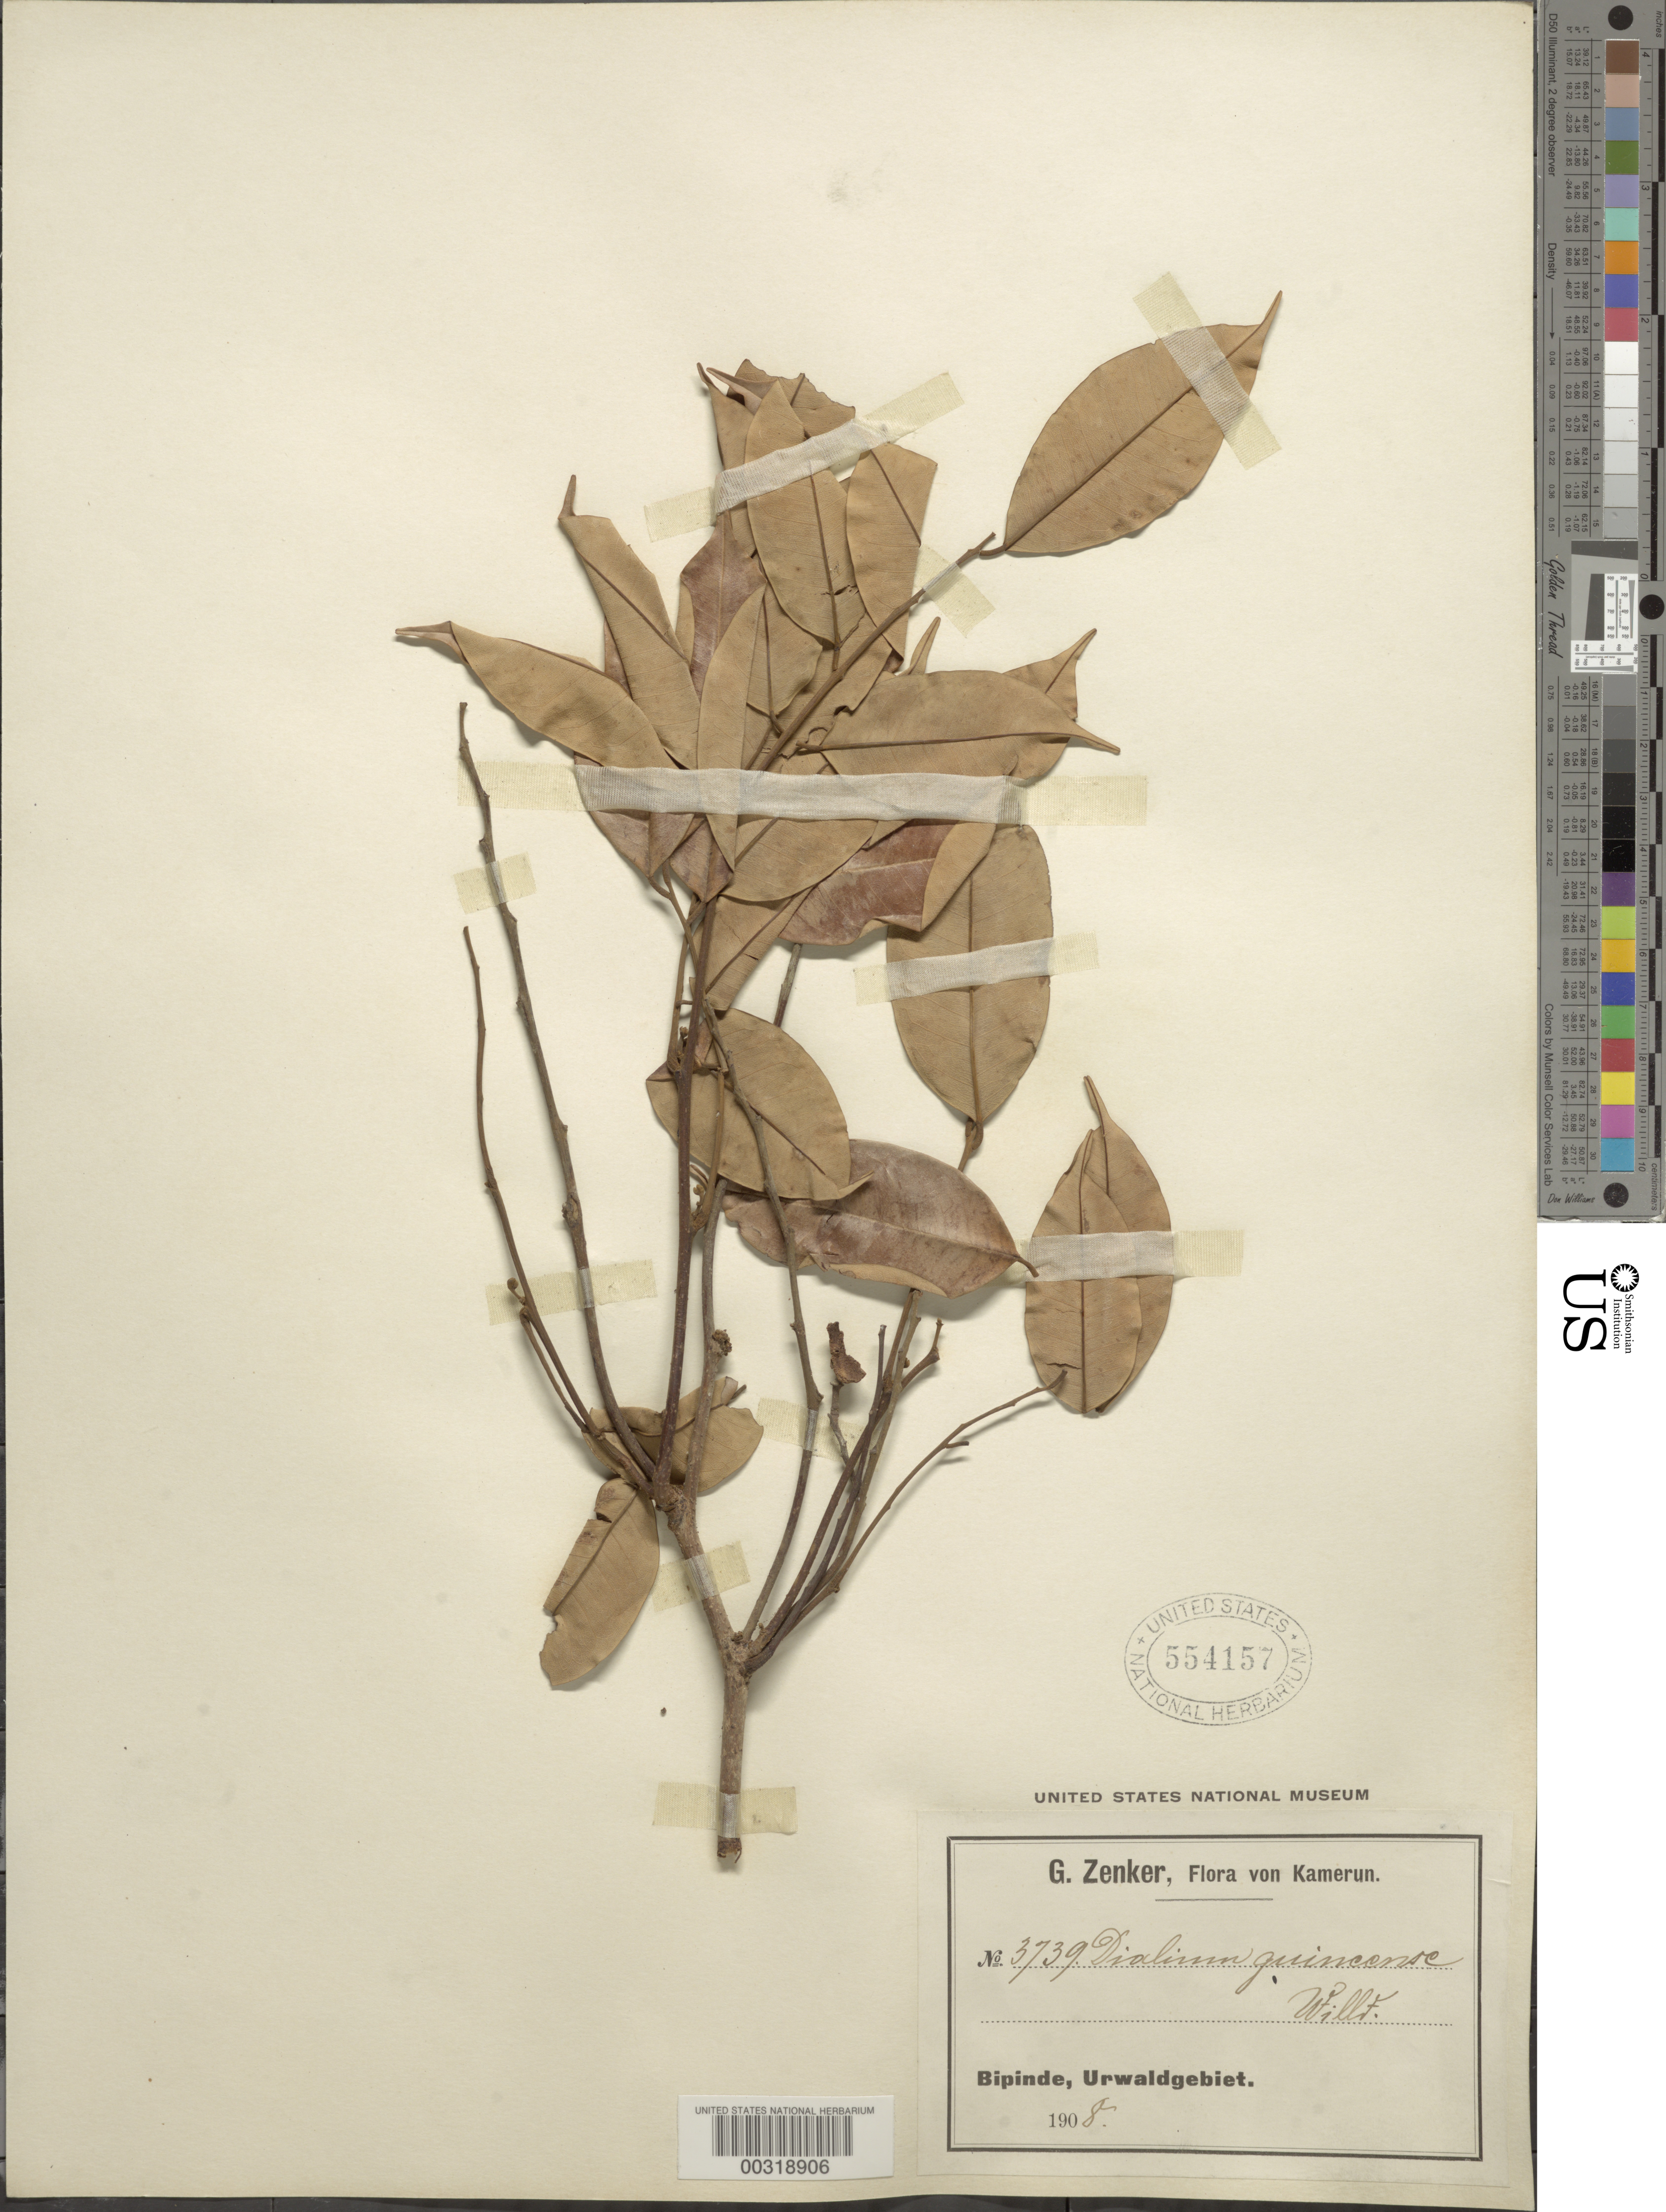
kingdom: Plantae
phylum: Tracheophyta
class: Magnoliopsida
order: Fabales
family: Fabaceae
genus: Dialium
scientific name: Dialium guianense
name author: (Aubl.) Sandwith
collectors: G. A. Zenker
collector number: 3639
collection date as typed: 1908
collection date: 1908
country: Cameroon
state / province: Sud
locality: Kamerun, Bipinde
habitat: Forest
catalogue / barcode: US 554157